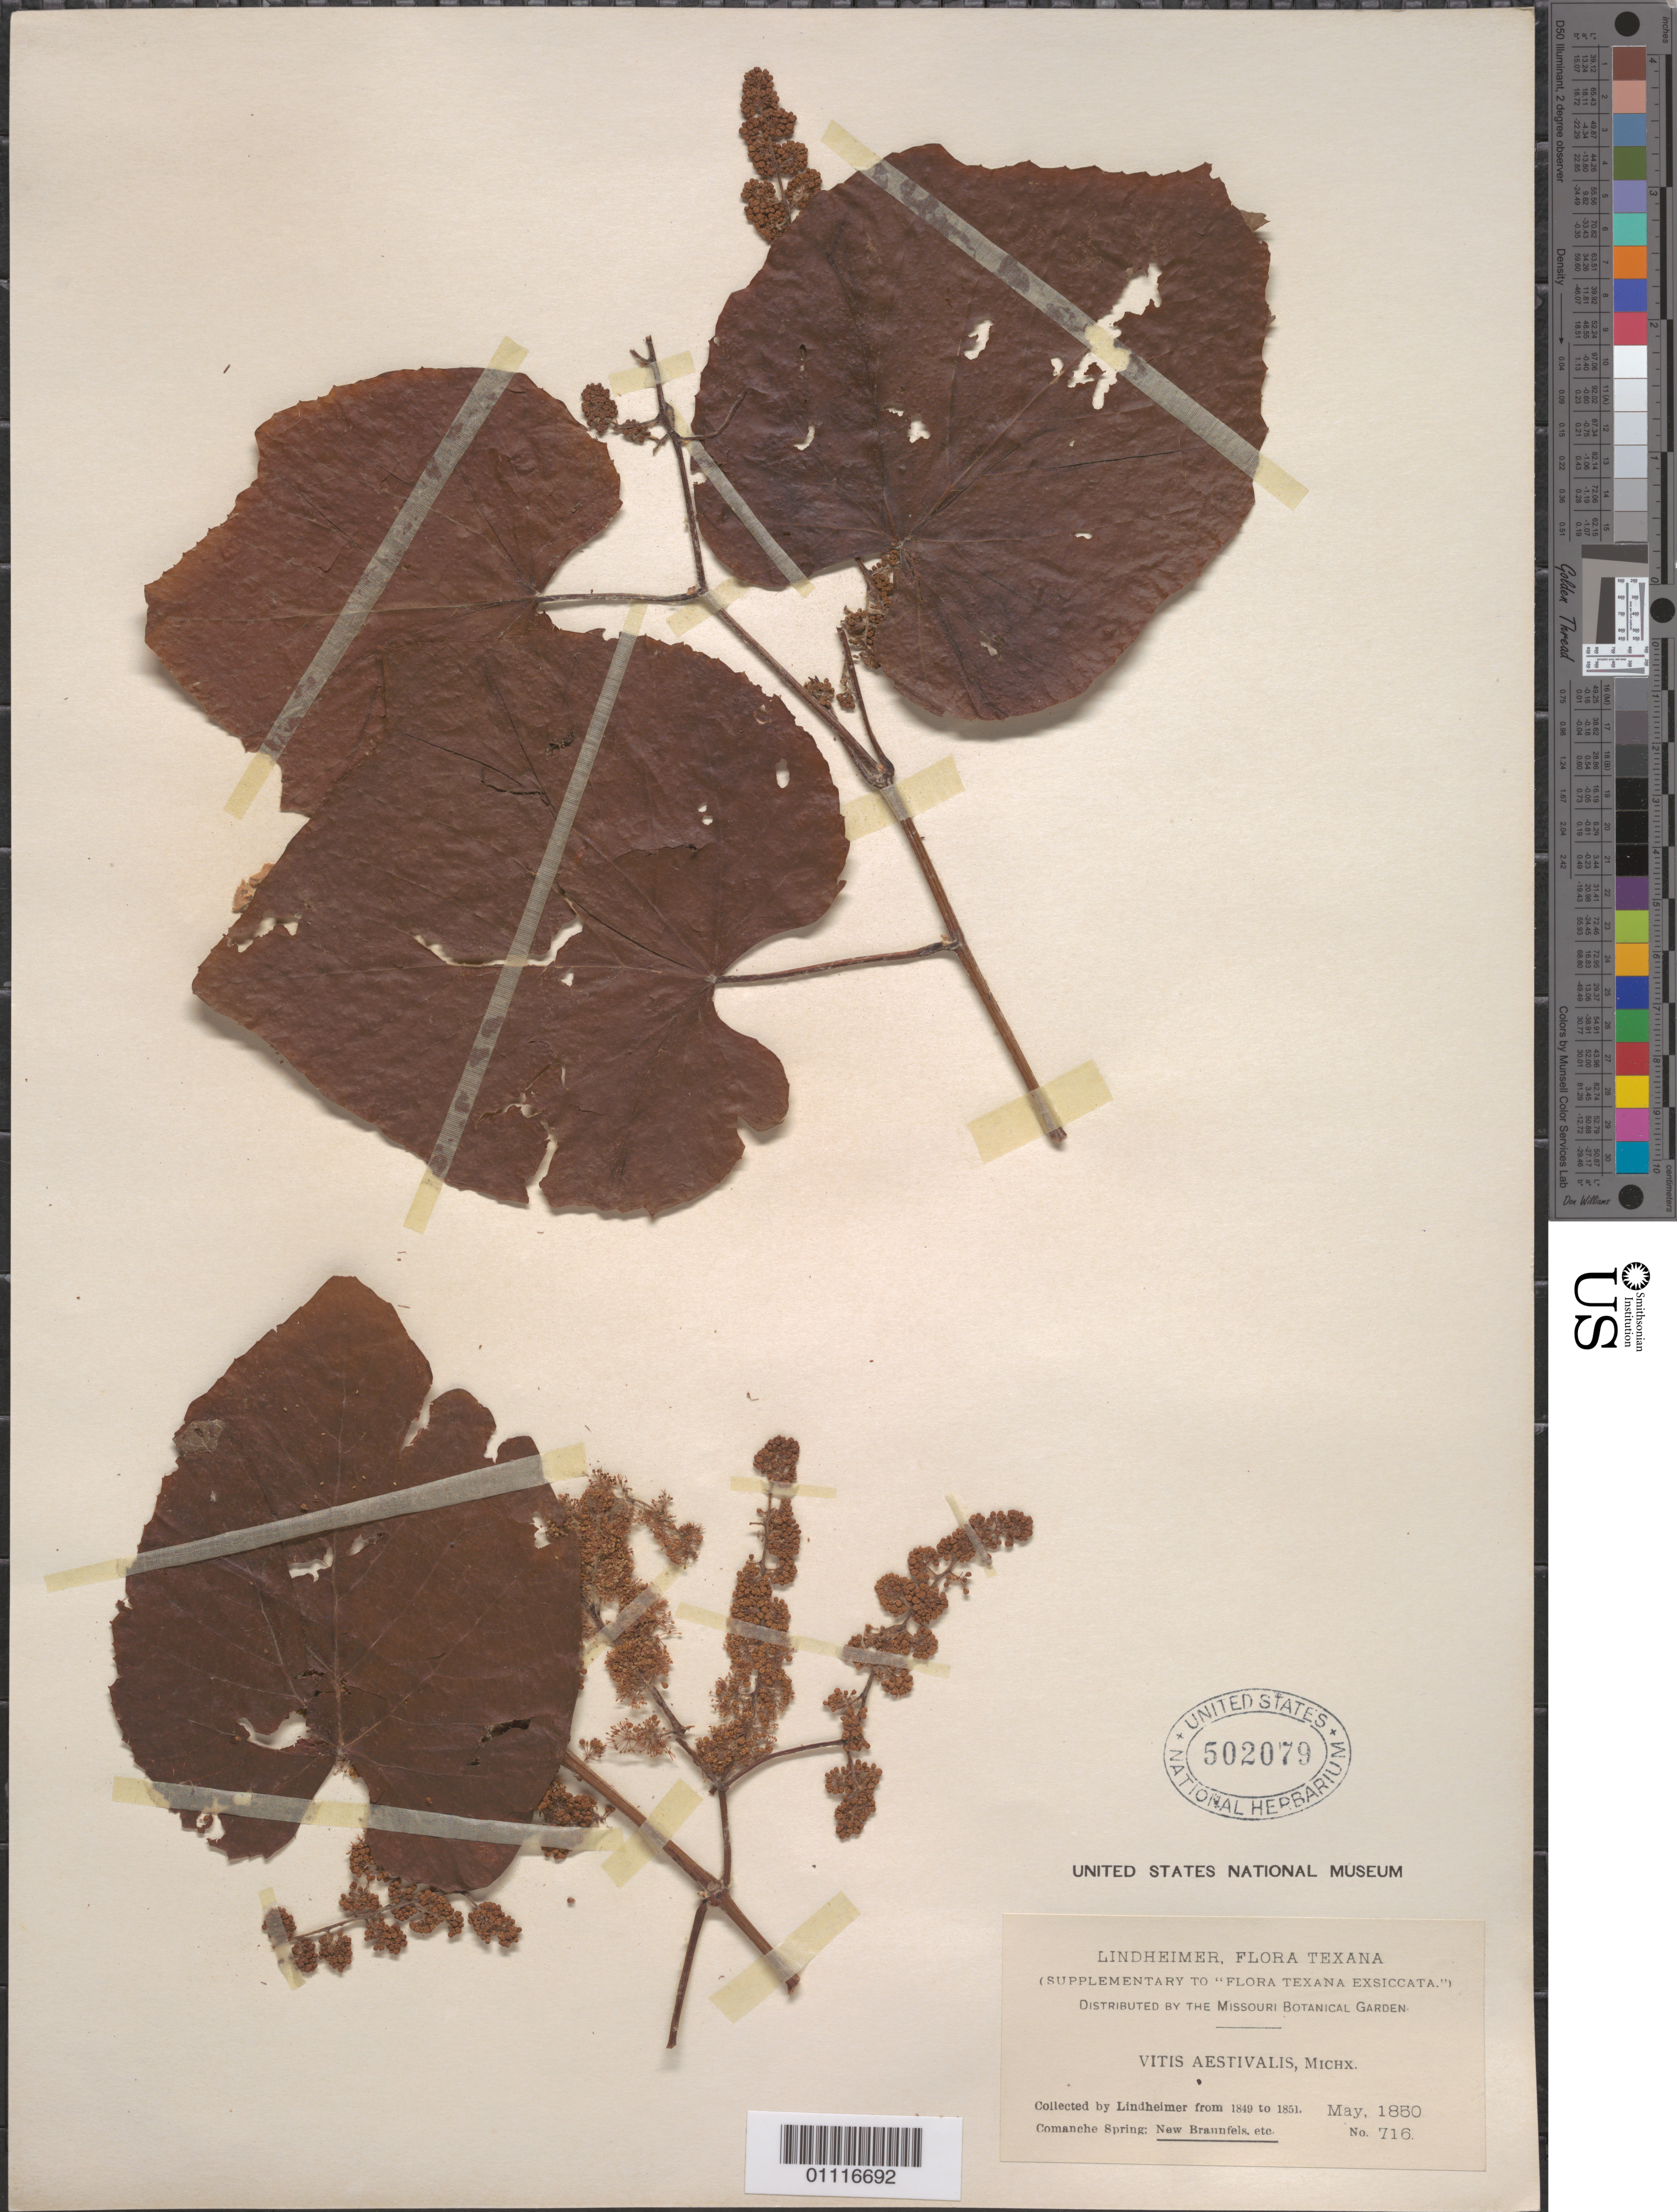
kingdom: Plantae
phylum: Tracheophyta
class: Magnoliopsida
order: Vitales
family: Vitaceae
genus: Vitis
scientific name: Vitis aestivalis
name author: Michx.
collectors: F. J. Lindheimer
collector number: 716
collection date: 1880-05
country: United States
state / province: Texas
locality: Comanche Spring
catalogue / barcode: US 502079